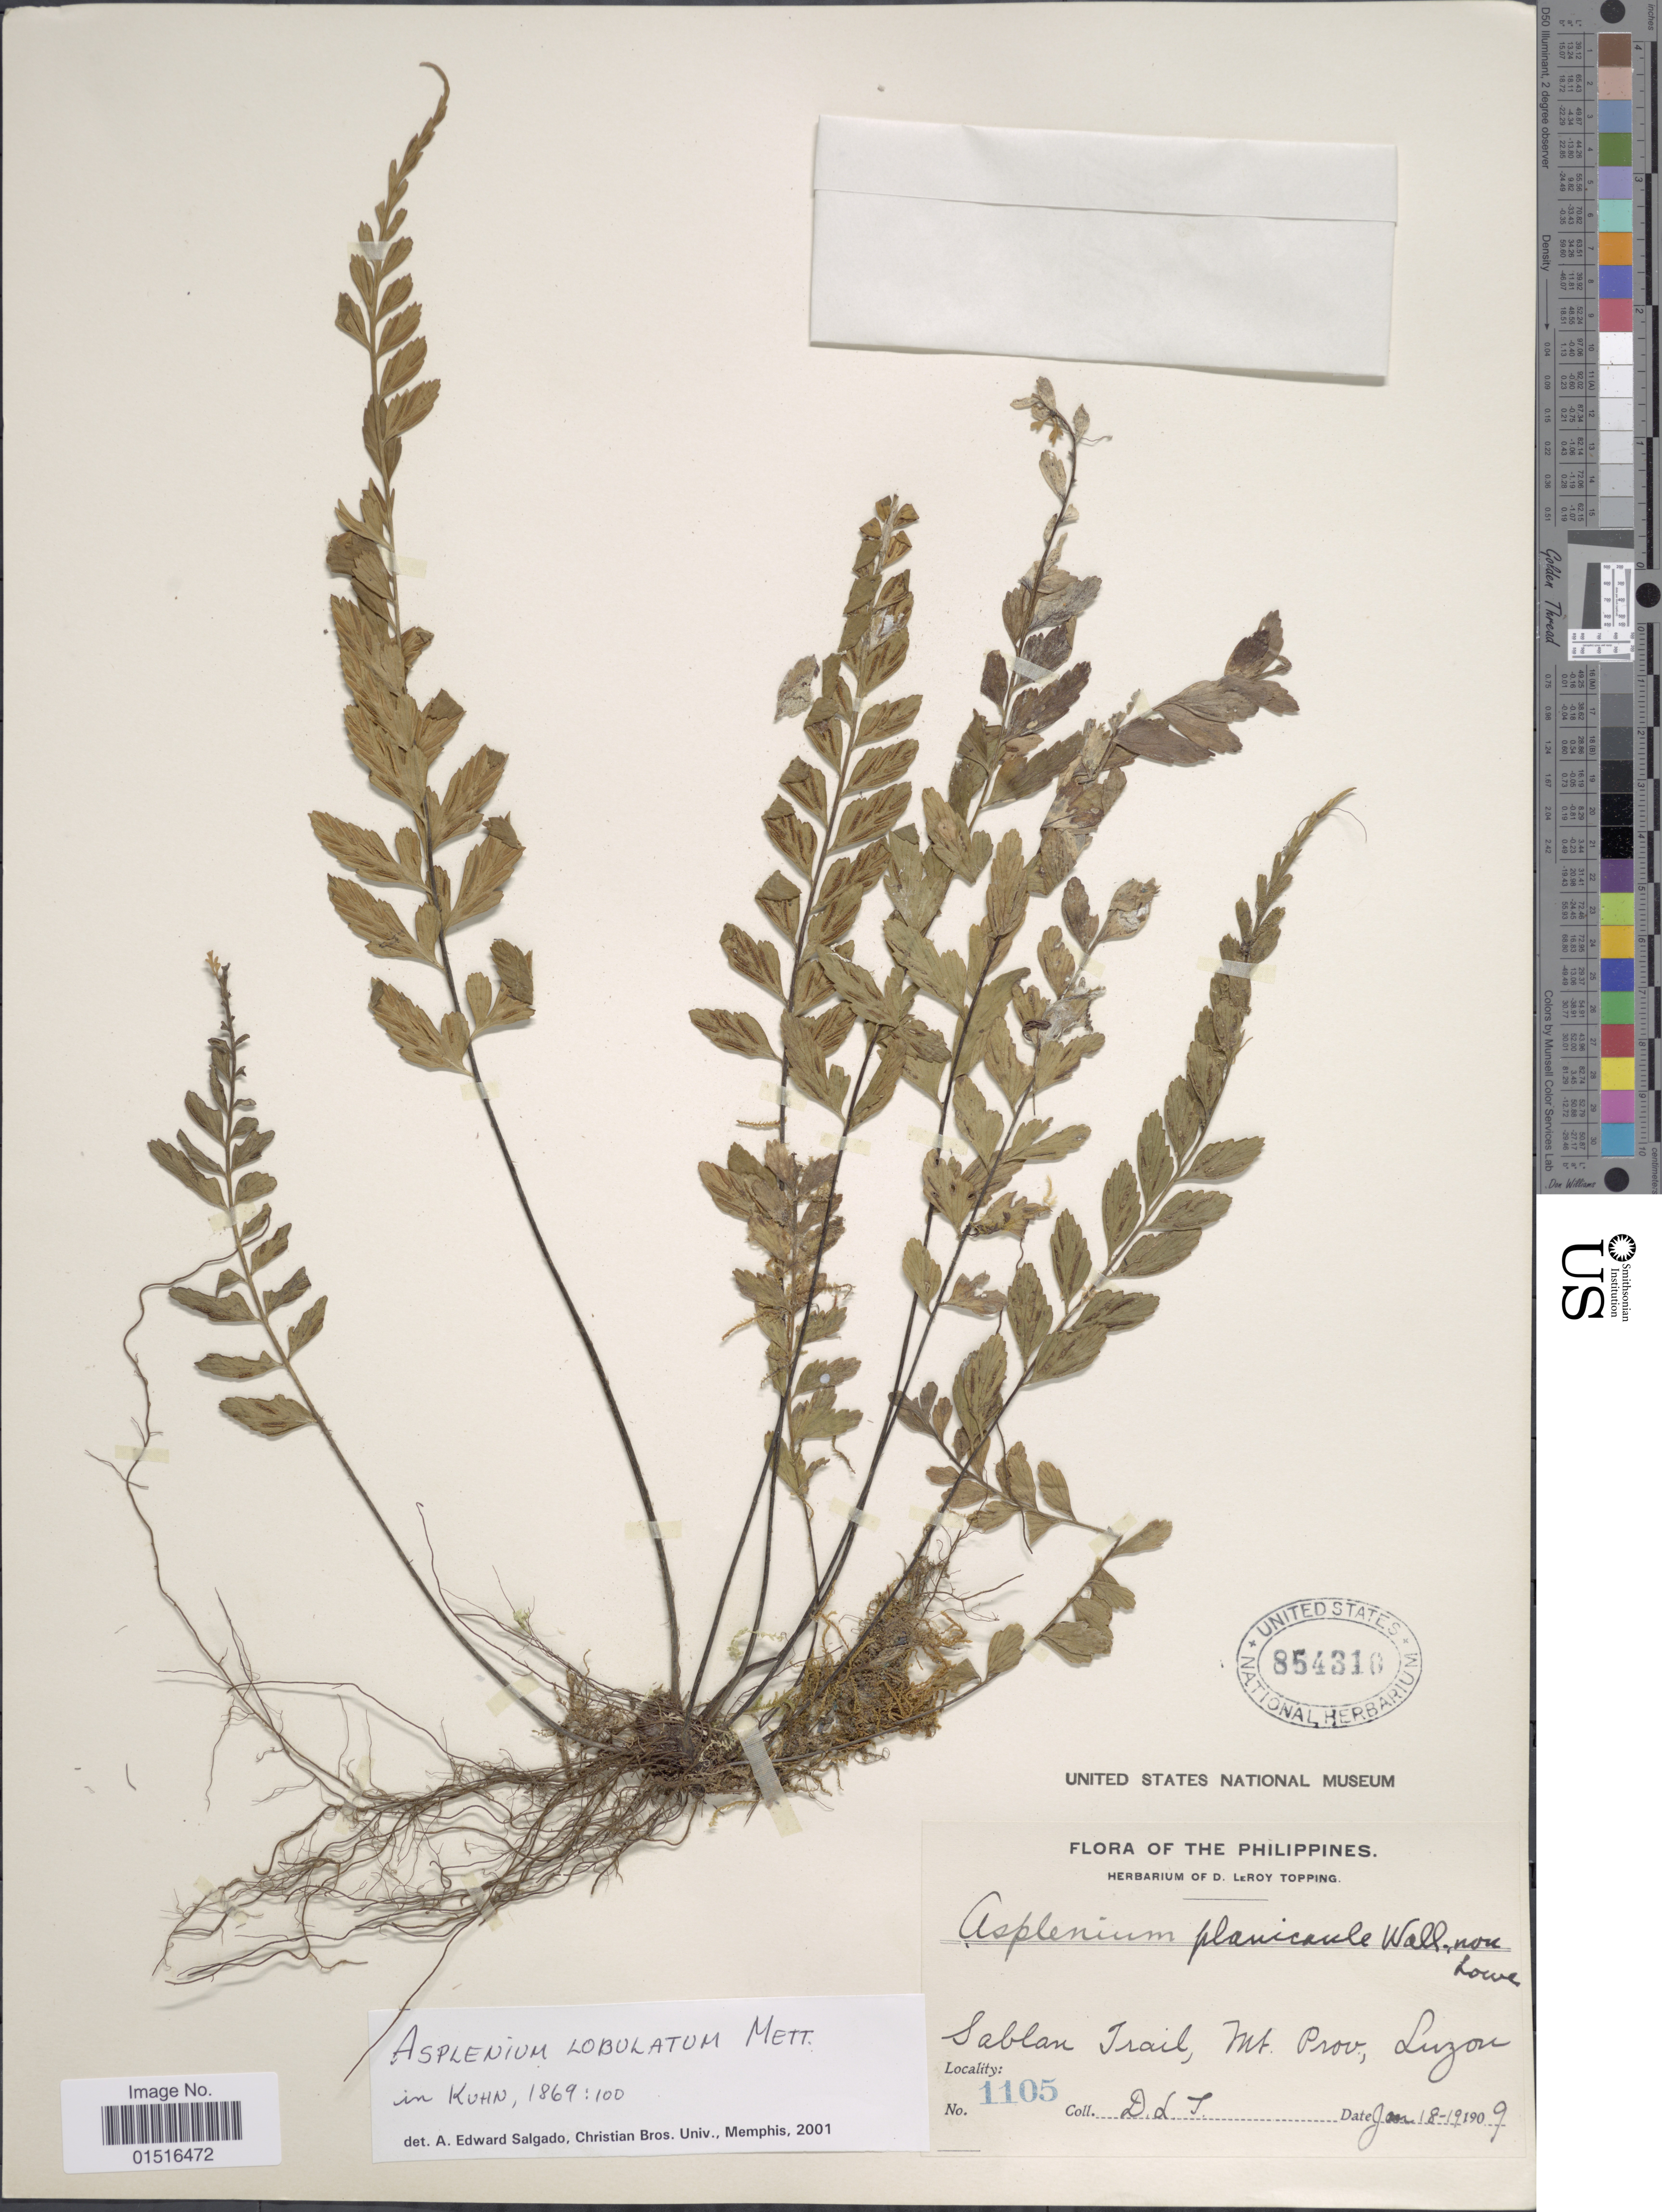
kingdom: Plantae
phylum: Tracheophyta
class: Polypodiopsida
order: Polypodiales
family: Aspleniaceae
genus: Asplenium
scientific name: Asplenium lobulatum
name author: Mett.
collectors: D. L. Topping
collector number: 1105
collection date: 1909-01-18/1909-01-19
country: Philippines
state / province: Cordillera (Administrative Region)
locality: Sablan Trail, Mt. Prov., Luzon.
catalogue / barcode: US 854310